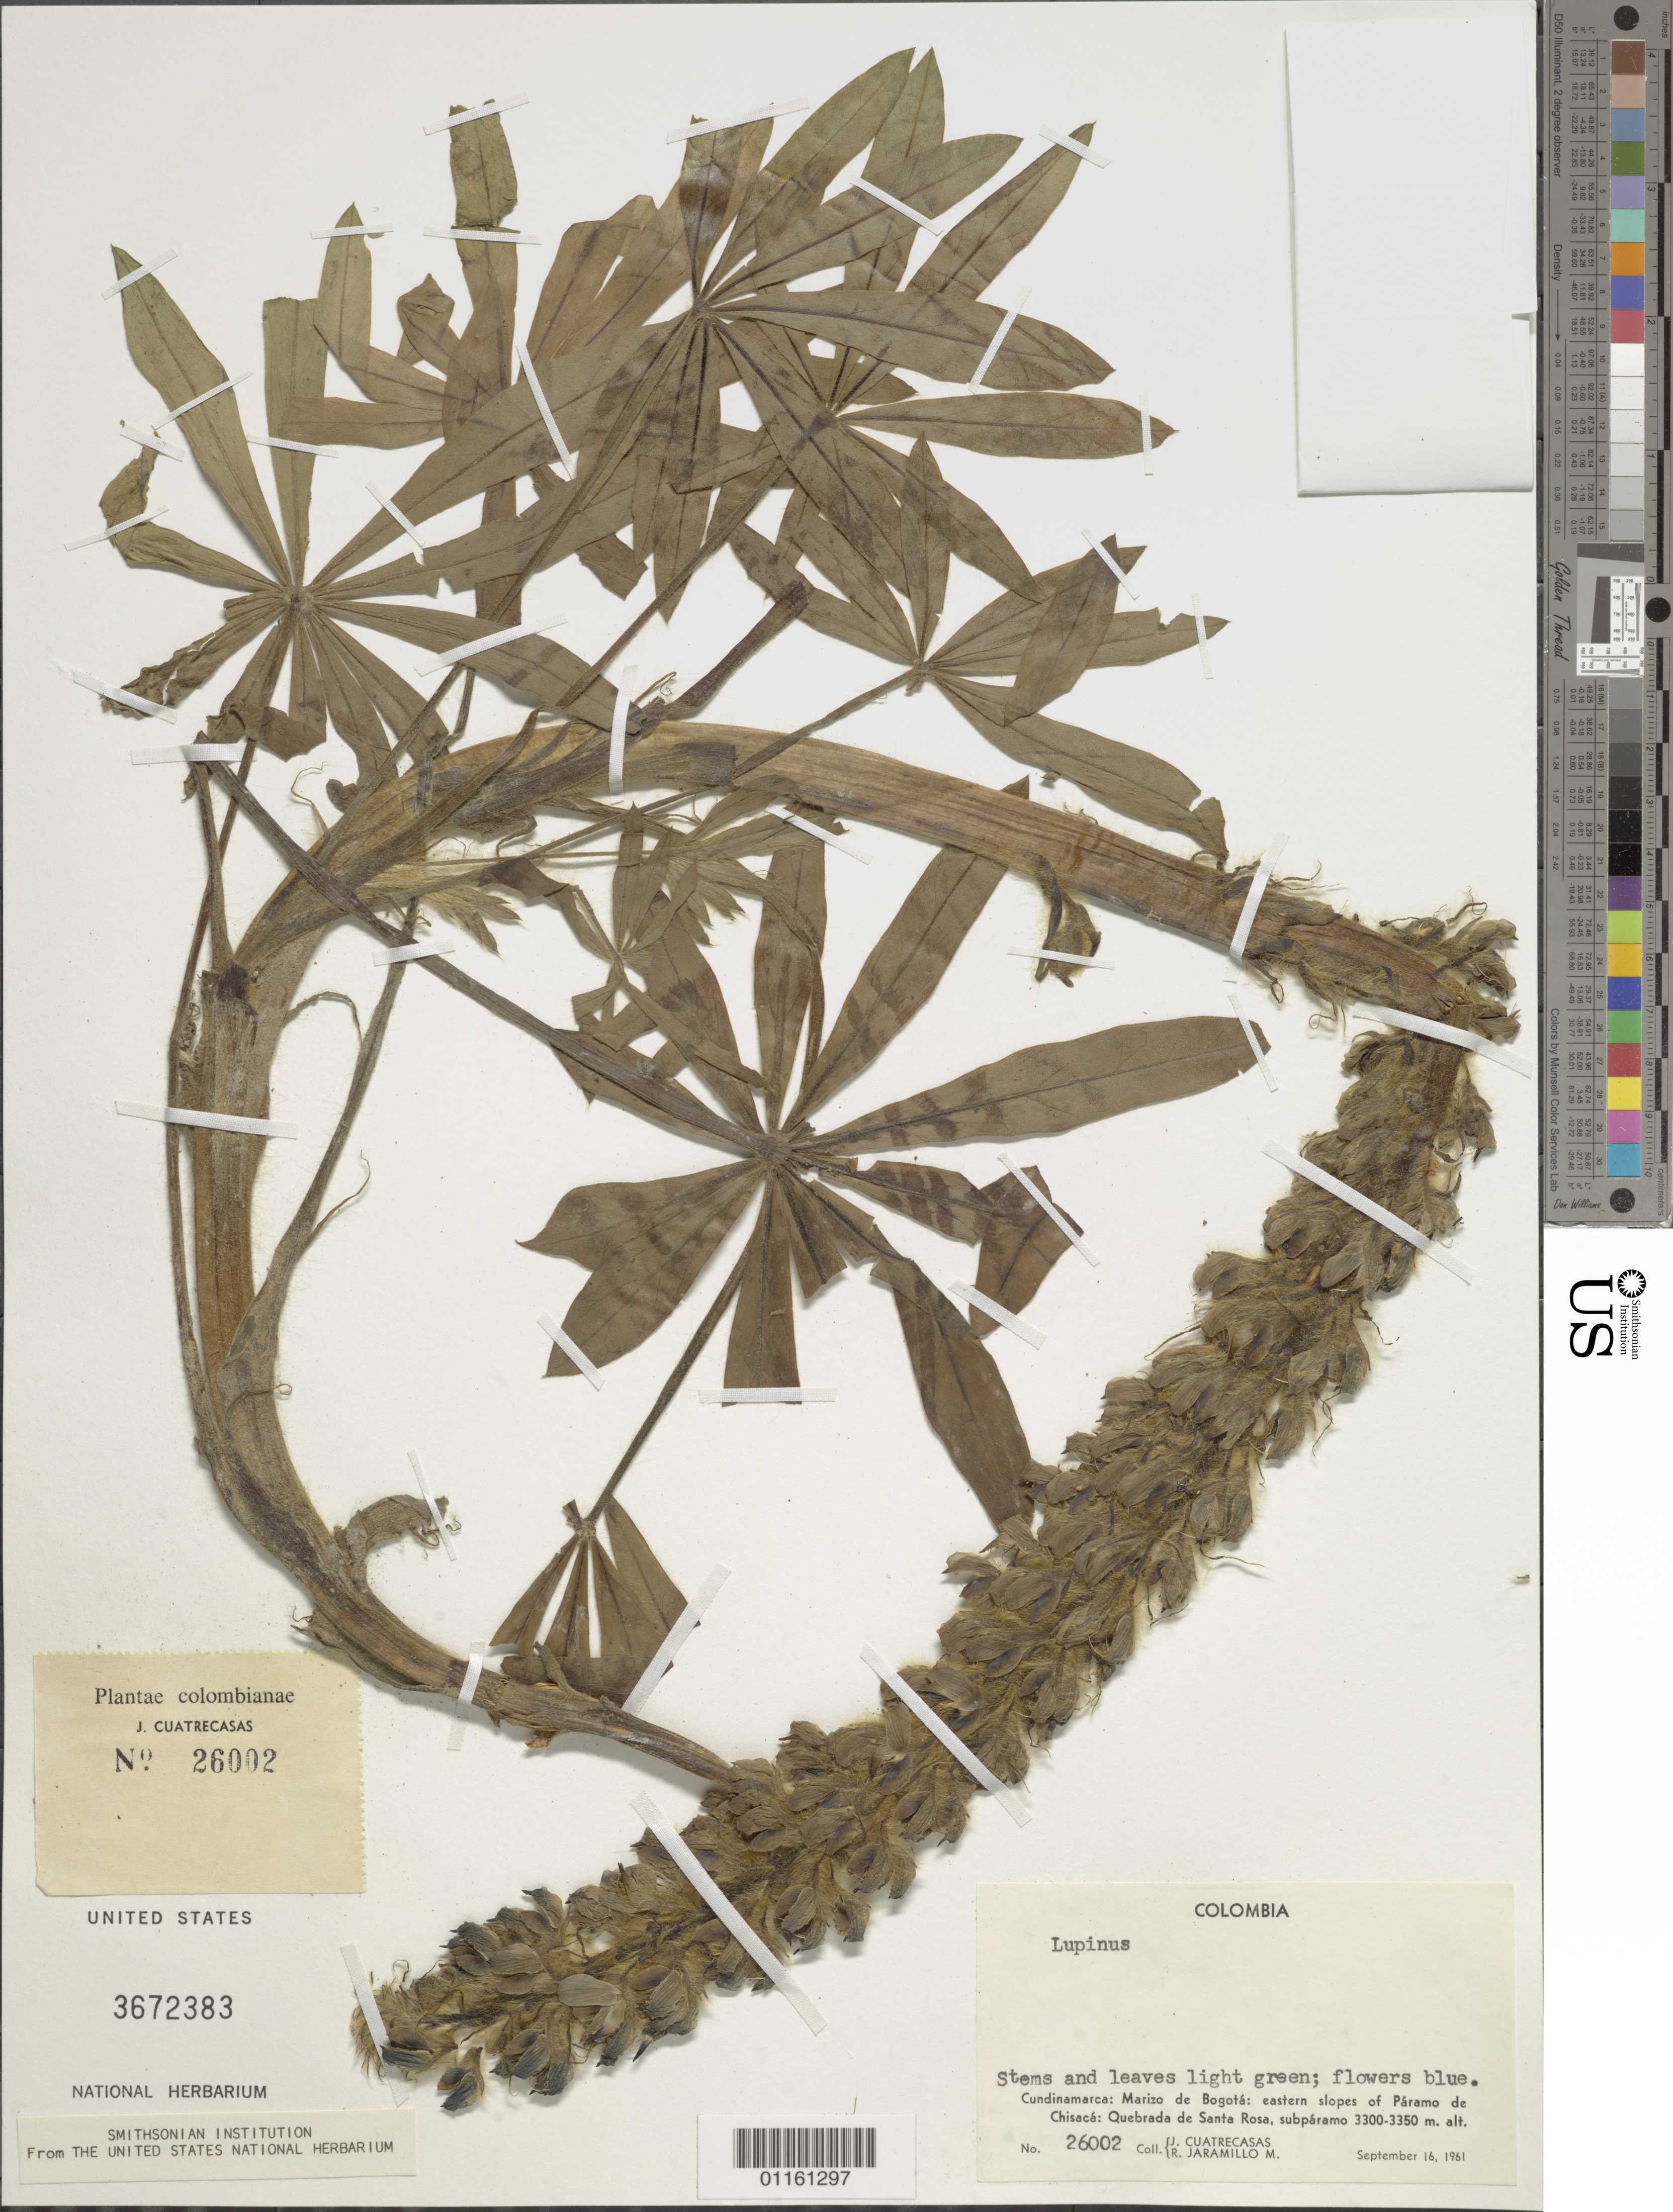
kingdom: Plantae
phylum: Tracheophyta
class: Magnoliopsida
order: Fabales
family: Fabaceae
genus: Lupinus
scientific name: Lupinus sp.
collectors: J. Cuatrecasas & R. Jaramillo M.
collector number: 26002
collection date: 1961-09-16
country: Colombia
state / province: Cundinamarca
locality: Marizo de Bogota, eastern slopes of Paramo de Chisaca, Quebrada de Santa Rosa.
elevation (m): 3300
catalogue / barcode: US 3672383